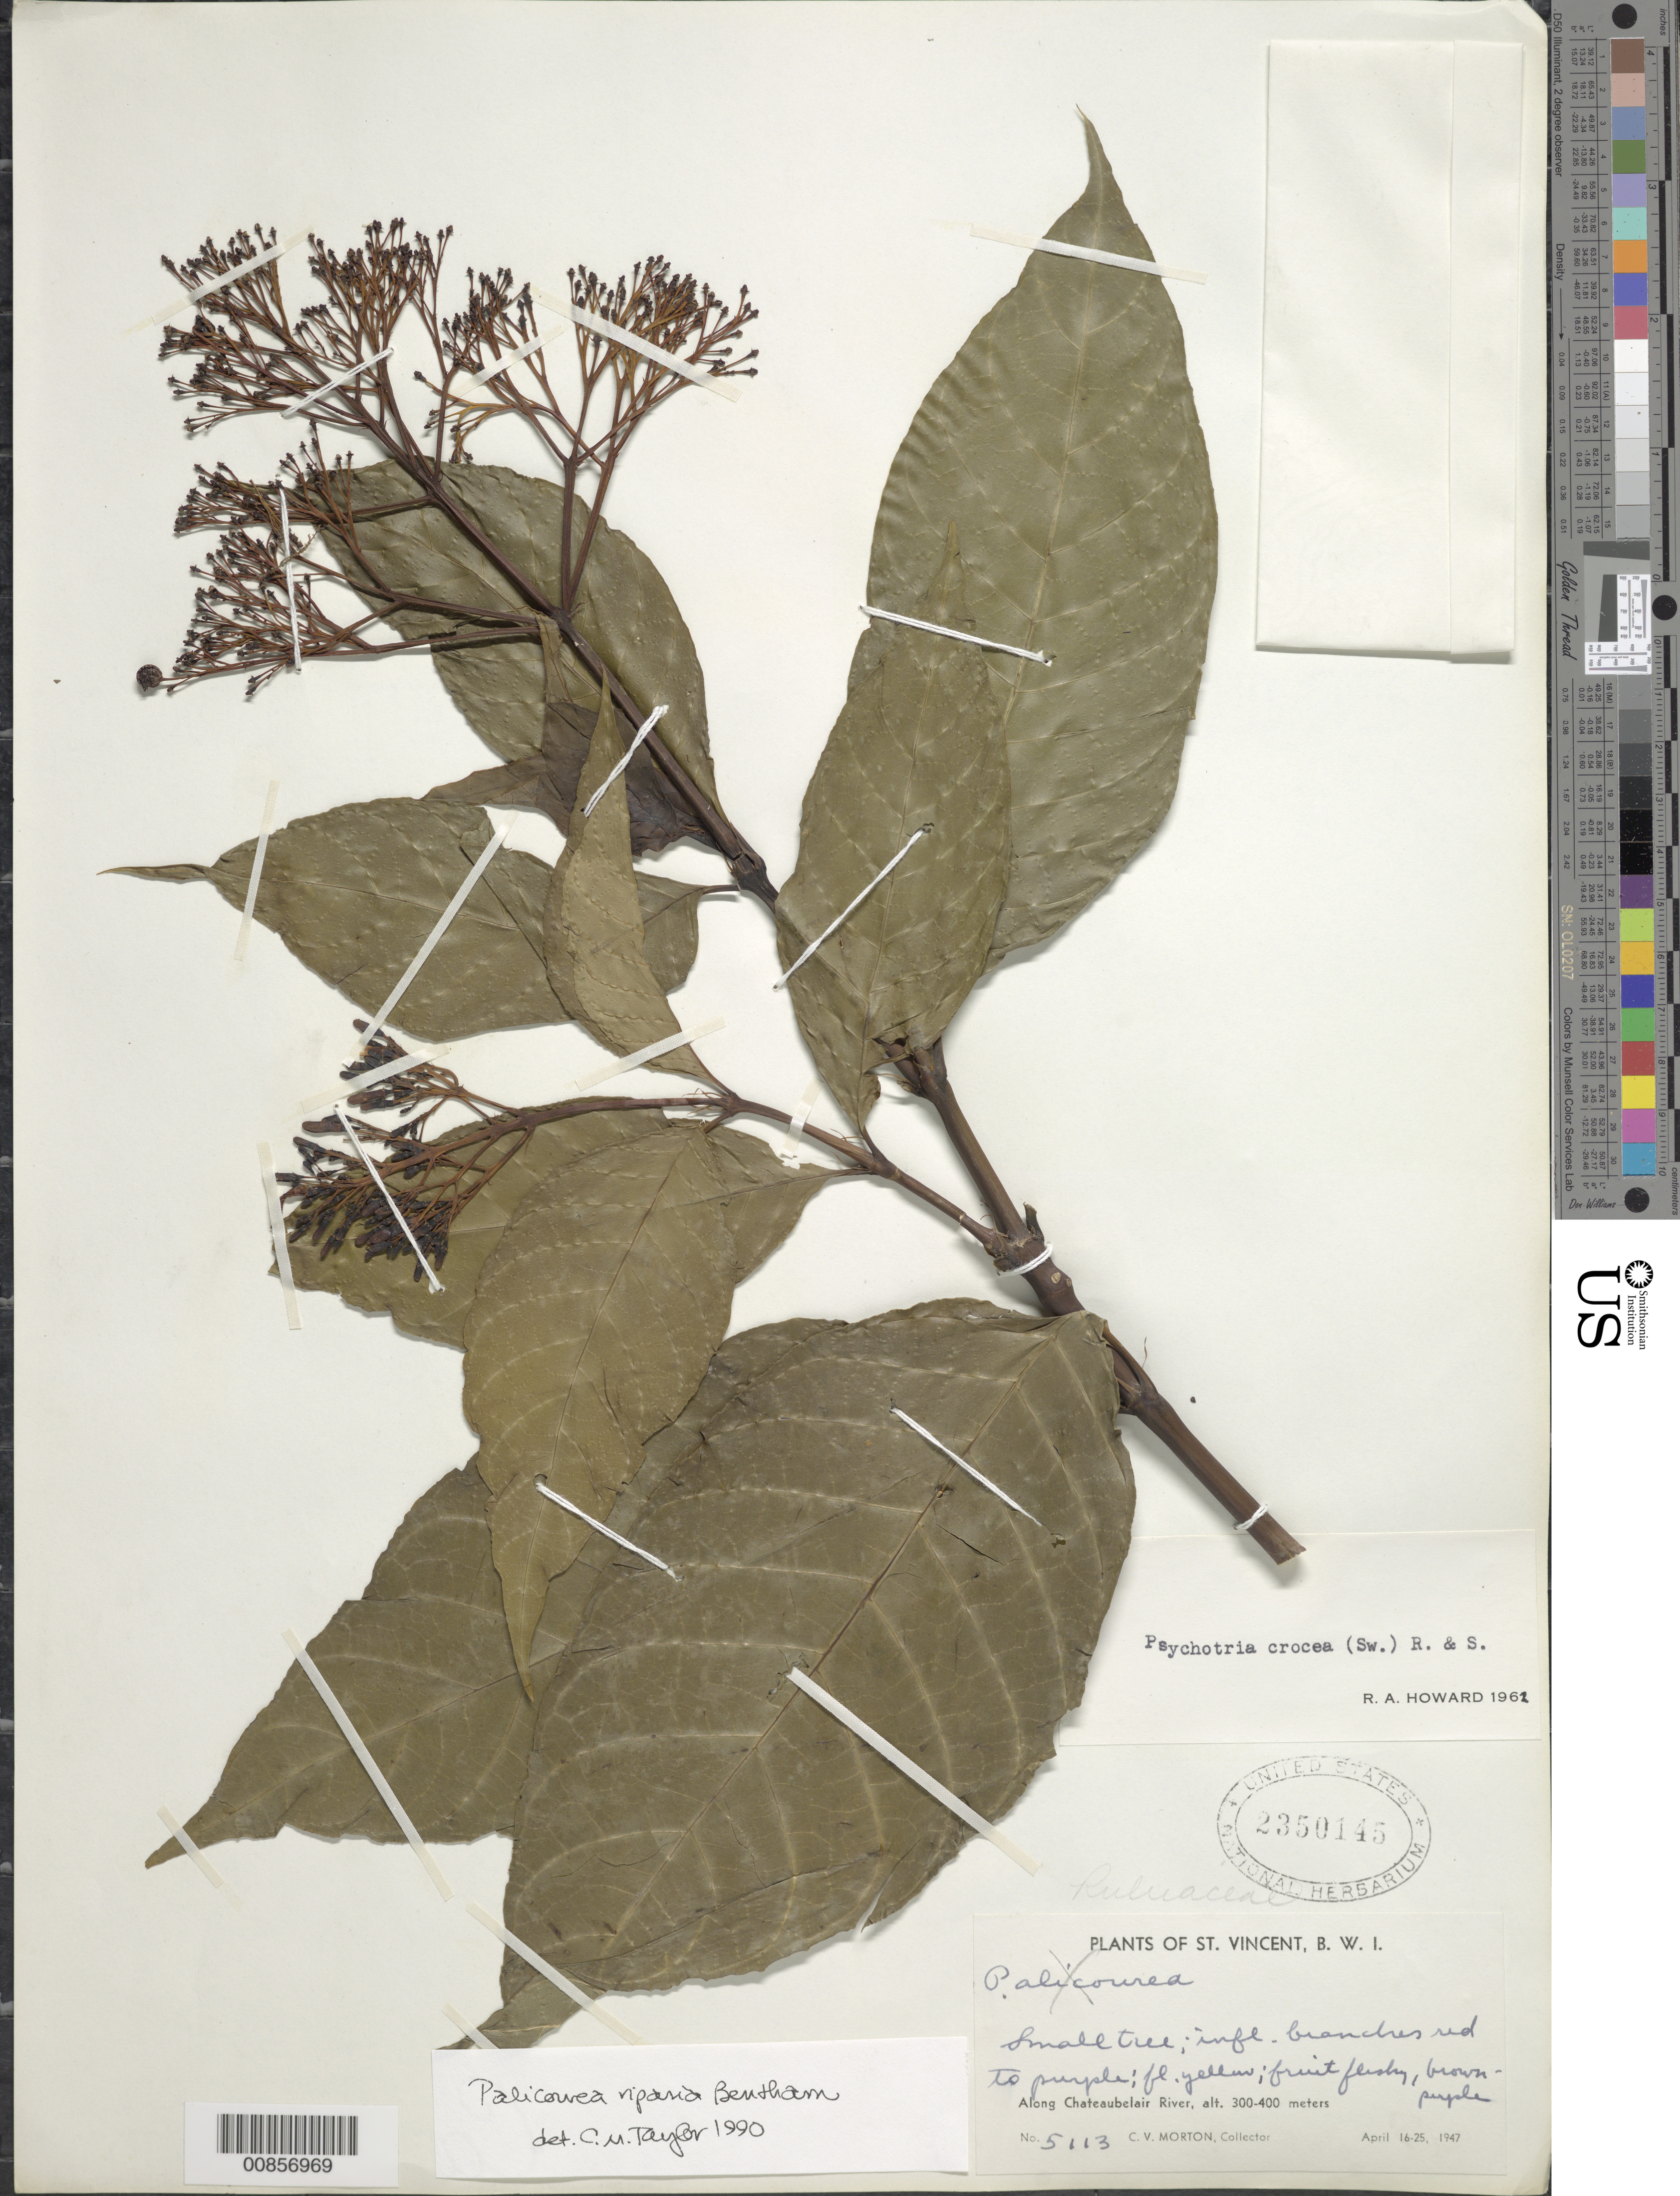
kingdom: Plantae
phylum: Tracheophyta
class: Magnoliopsida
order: Gentianales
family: Rubiaceae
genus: Palicourea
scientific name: Palicourea croceoides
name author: Desv. ex Ham.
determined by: Taylor, Charlotte M.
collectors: C. V. Morton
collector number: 5113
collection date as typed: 16 Apr 1947 to 25 Apr 1947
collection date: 1947-04-16/1947-04-25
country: Dominica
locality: Along Chateaubelair River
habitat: Along river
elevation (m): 300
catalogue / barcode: US 2350145